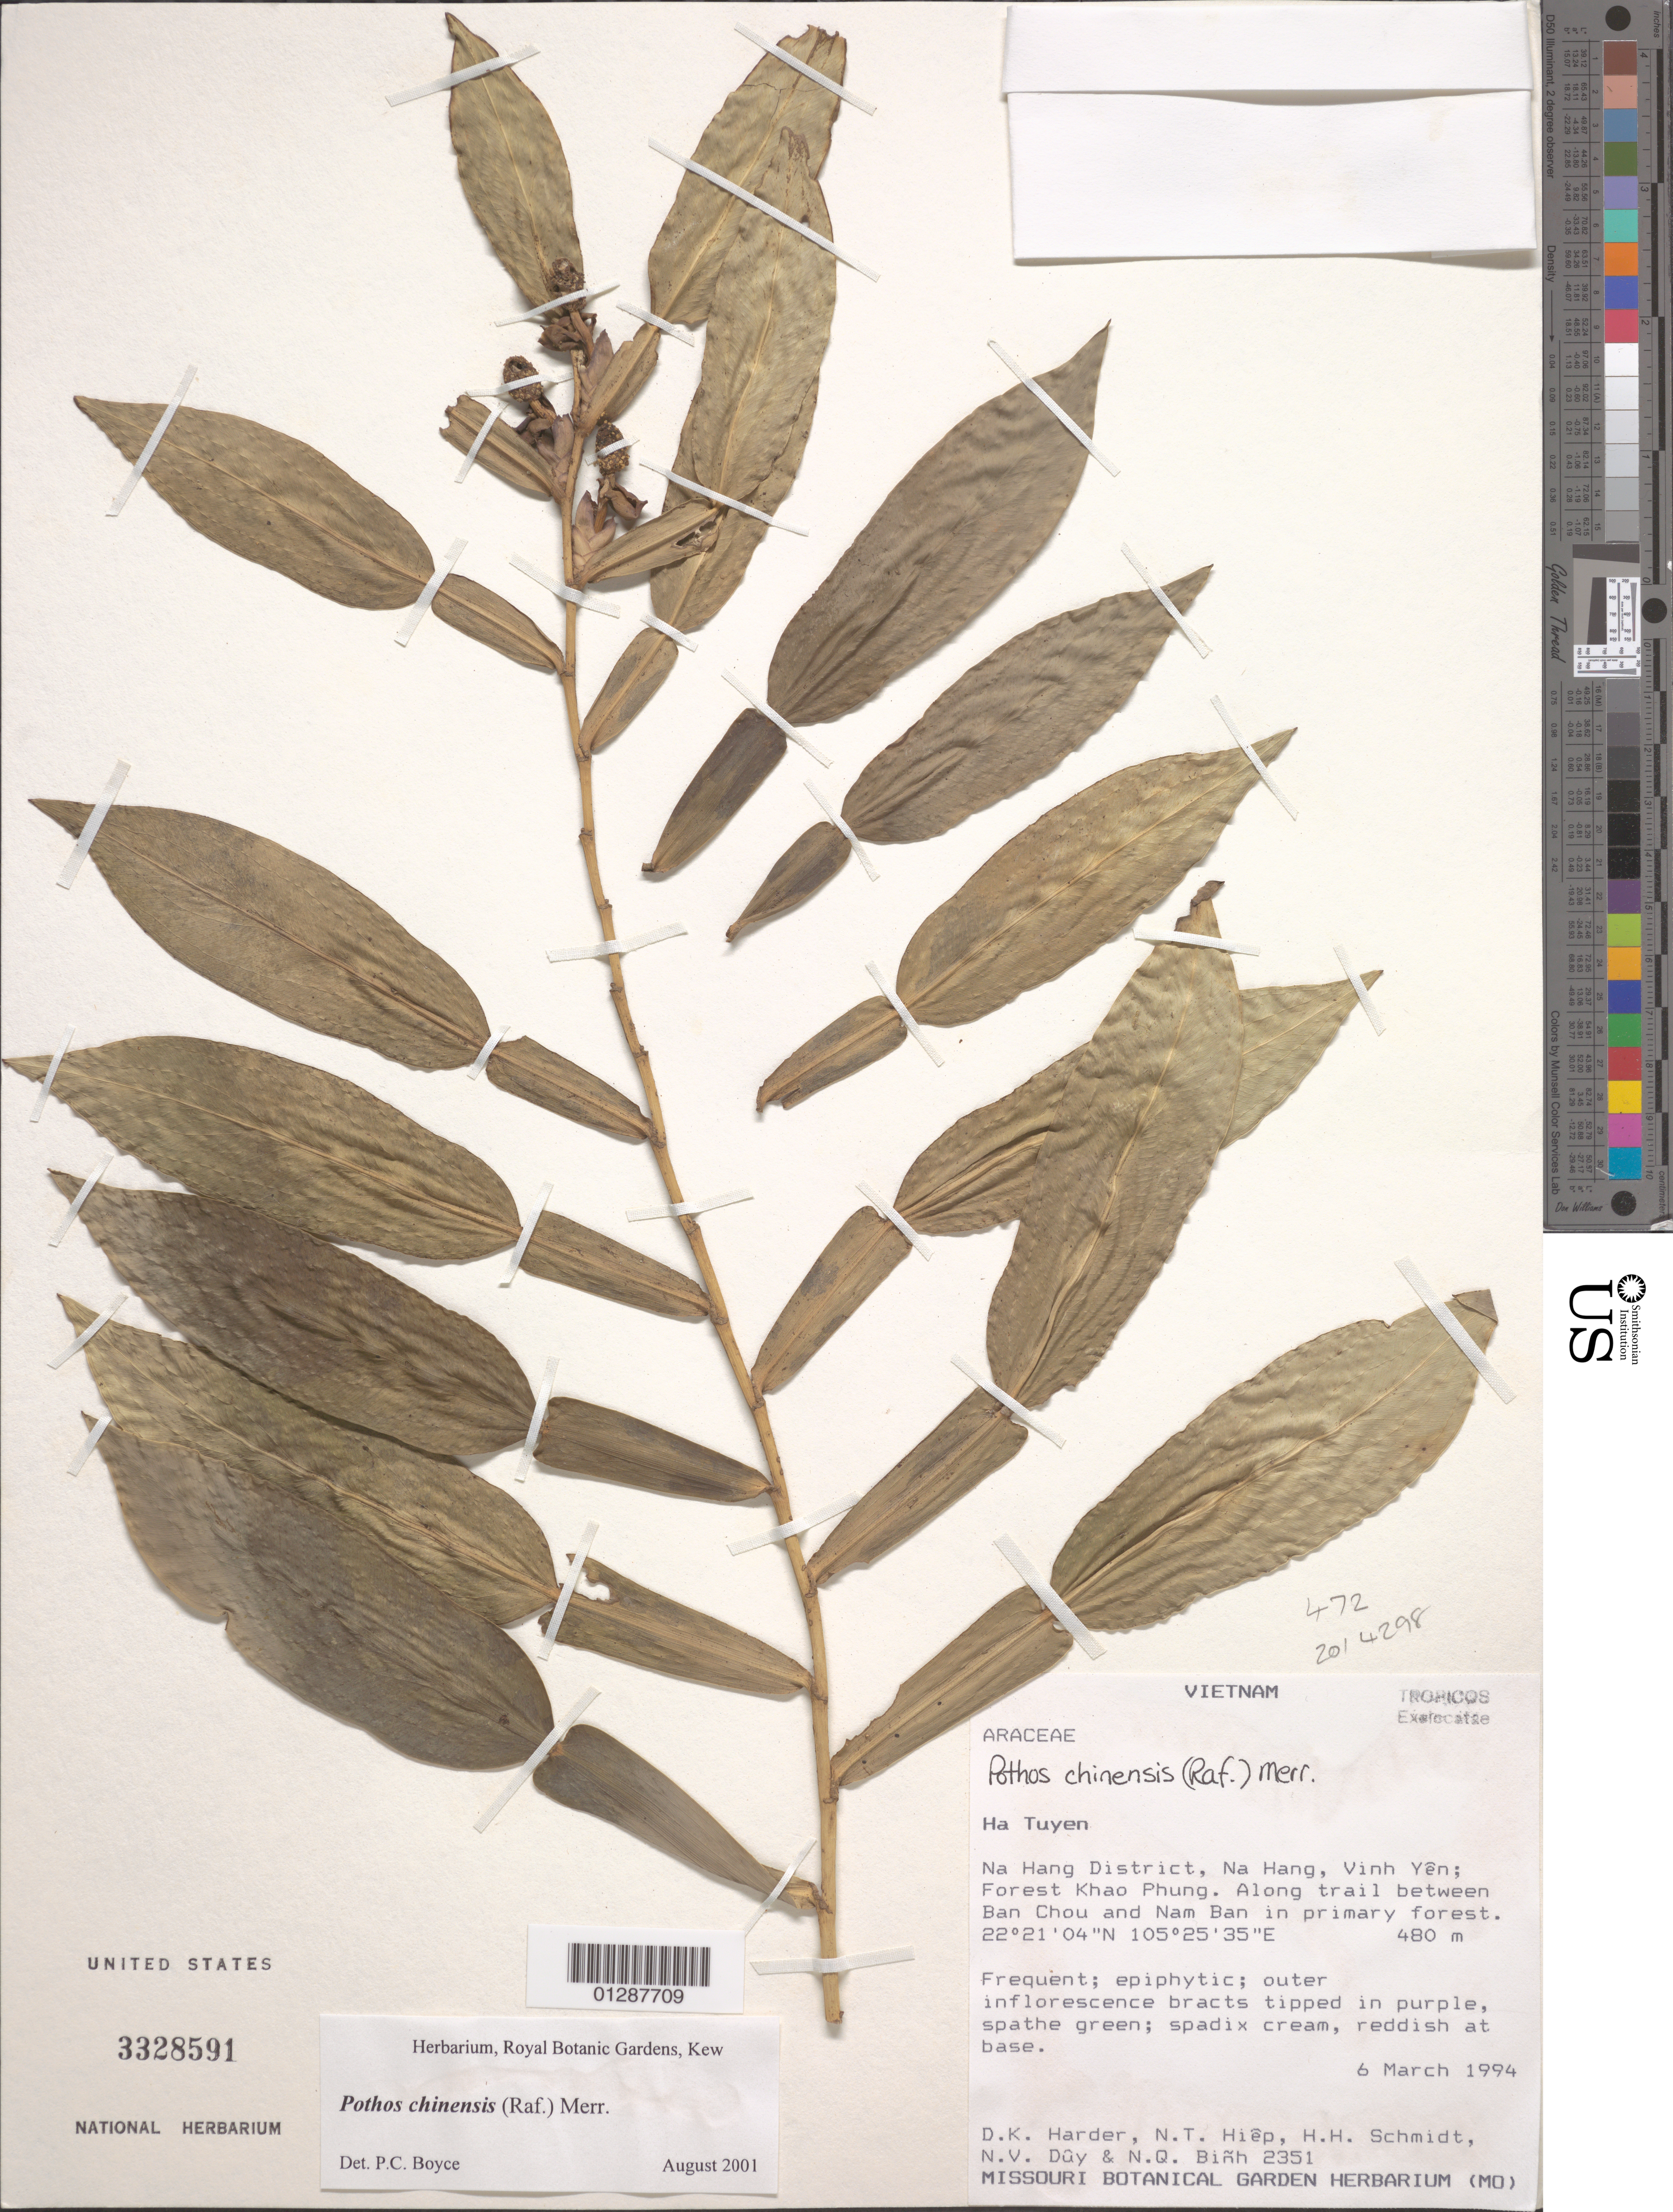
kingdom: Plantae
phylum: Tracheophyta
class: Liliopsida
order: Alismatales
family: Araceae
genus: Pothos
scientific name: Pothos chinensis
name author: (Raf.) Merr.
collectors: D. Harder, N. T. Hiep, H. H. Schmidt & N. V. Dûy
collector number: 2351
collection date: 1994-03-06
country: Vietnam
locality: Ha tuyen. Na Hang District, Na Hang, Vinh Yên; Forest Khao Phung. Along trail between Ban Chou and Nam Ban in primary forest.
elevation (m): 480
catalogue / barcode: US 3328591